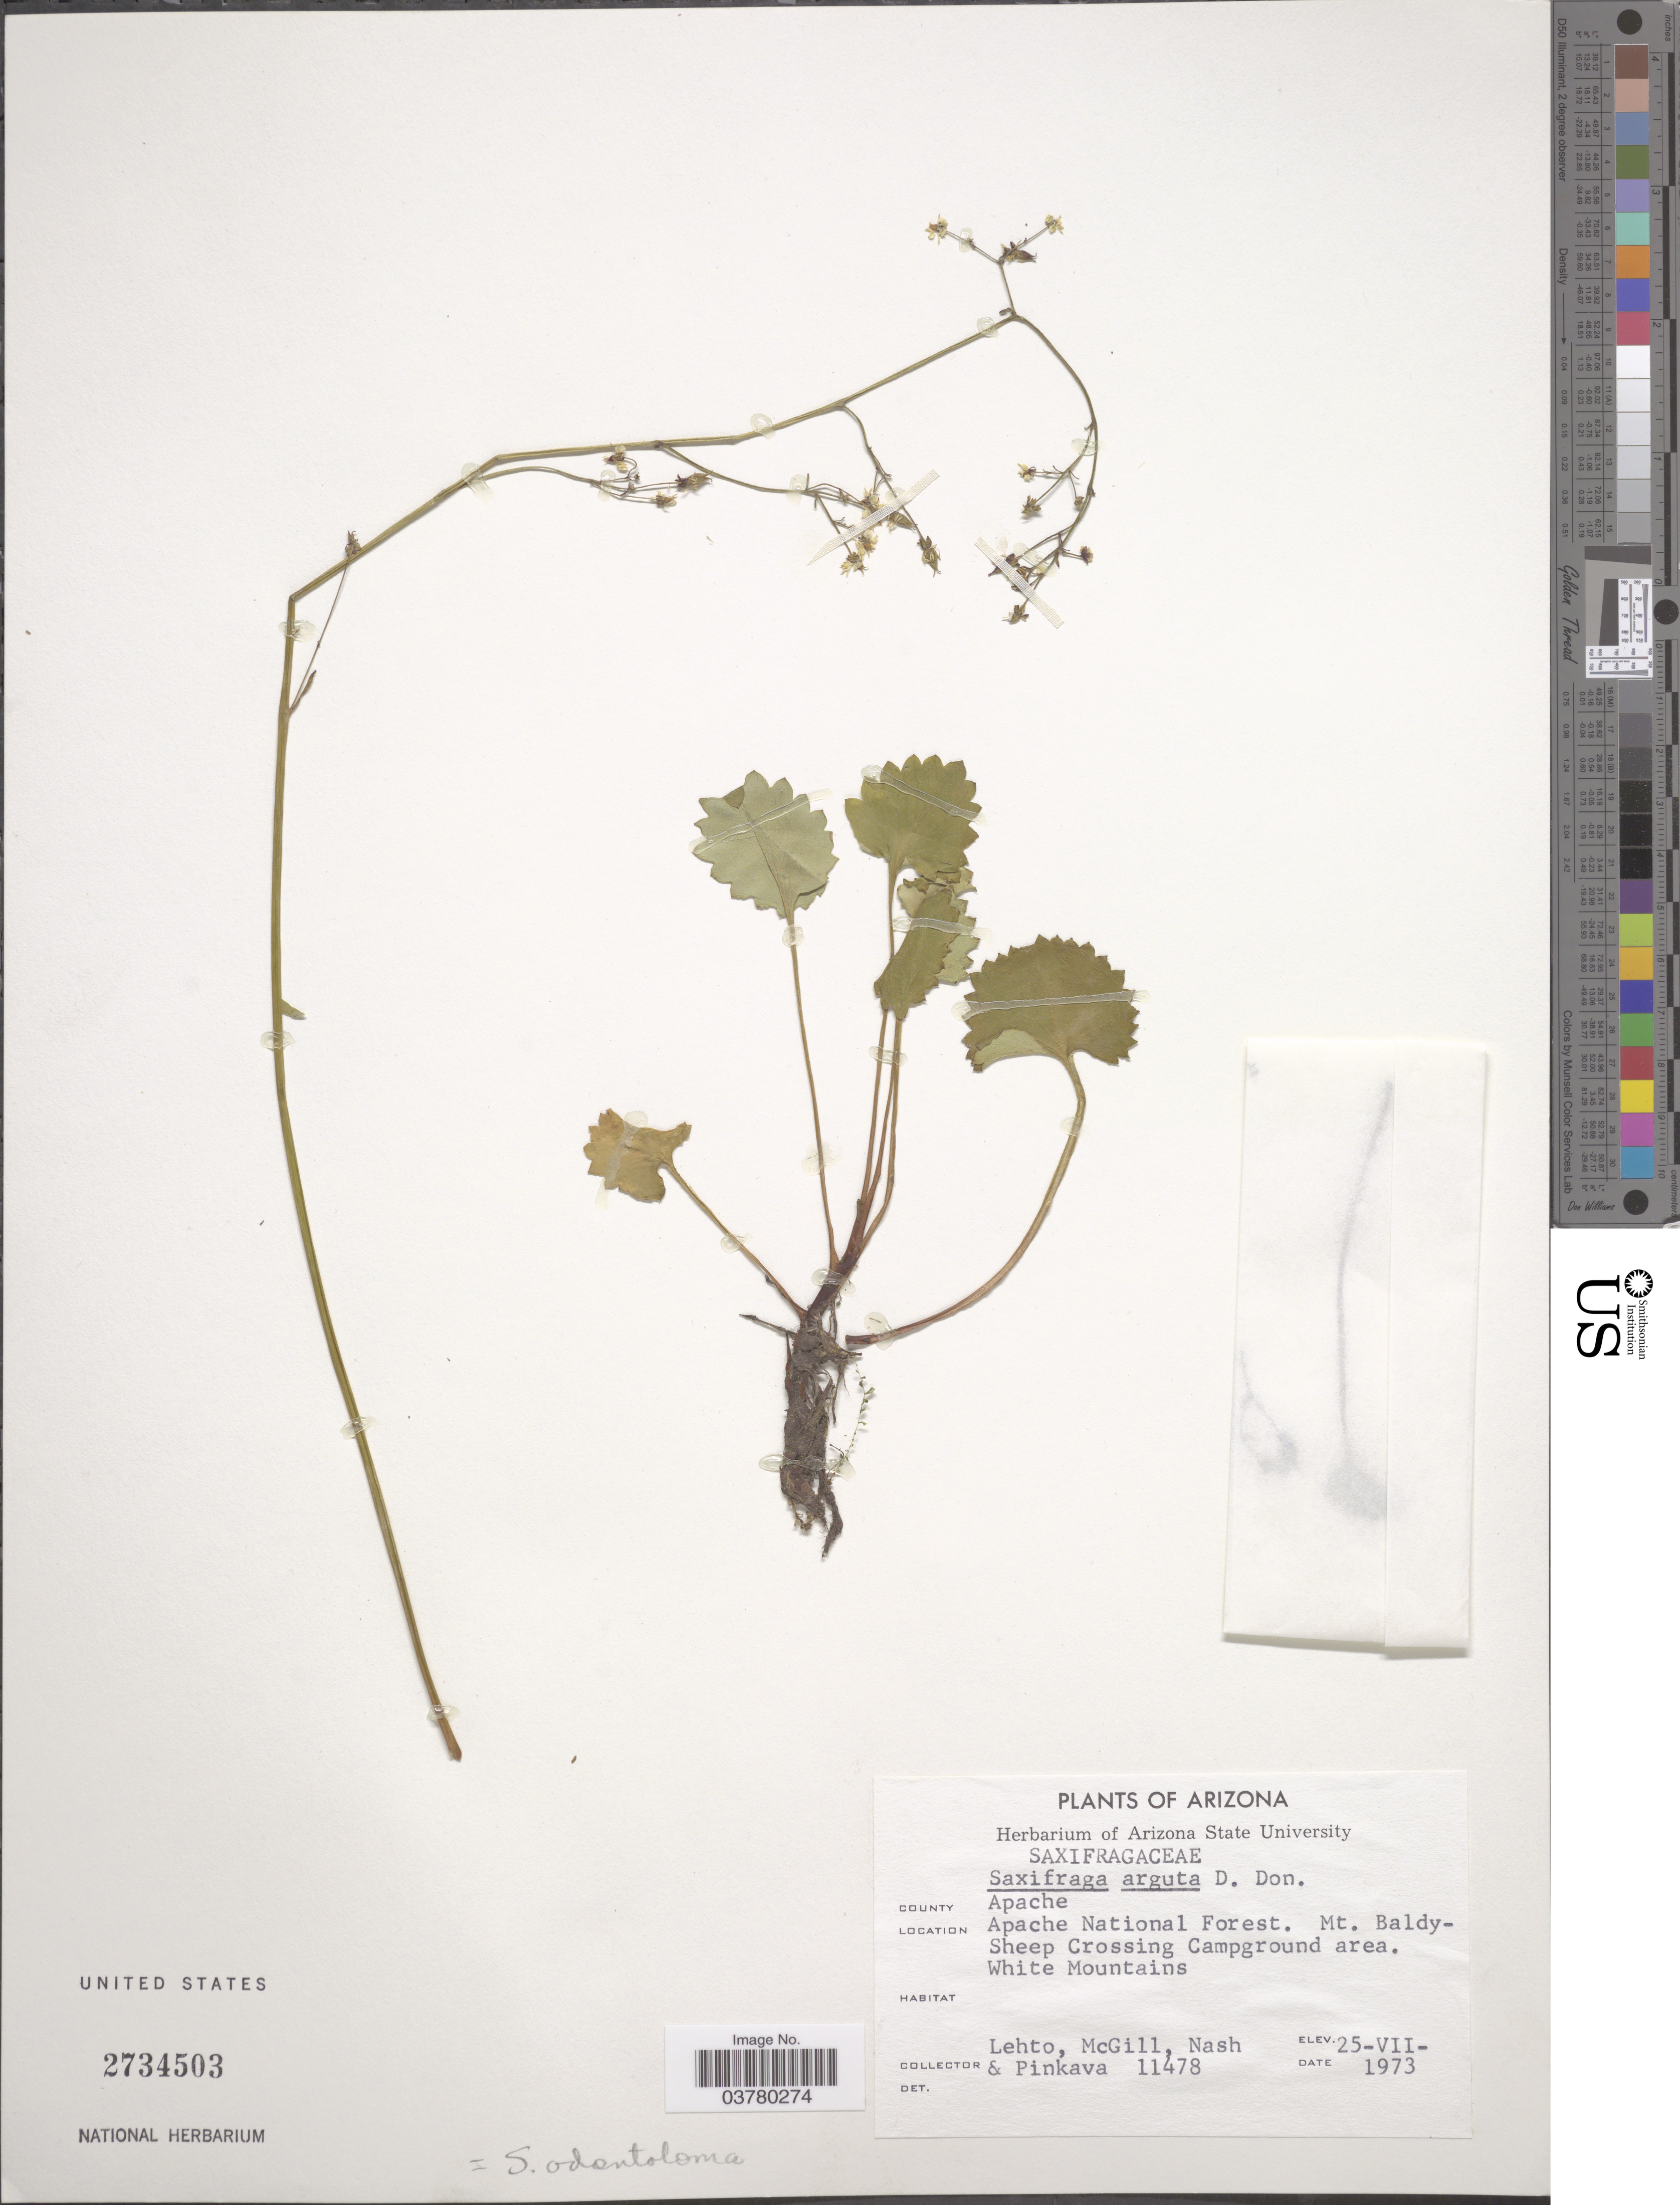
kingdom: Plantae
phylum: Tracheophyta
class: Magnoliopsida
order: Saxifragales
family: Saxifragaceae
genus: Micranthes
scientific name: Micranthes odontoloma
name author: (Piper) A. Heller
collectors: -. Lehto, -. McGill, -- Nash & -. Pinkava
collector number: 11478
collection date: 1973-07-25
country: United States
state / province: Arizona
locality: County Apache. Apache National Forest. Mt. Baldy-Sheep Crossing Campground area. White Mountains.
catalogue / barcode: US 2734503